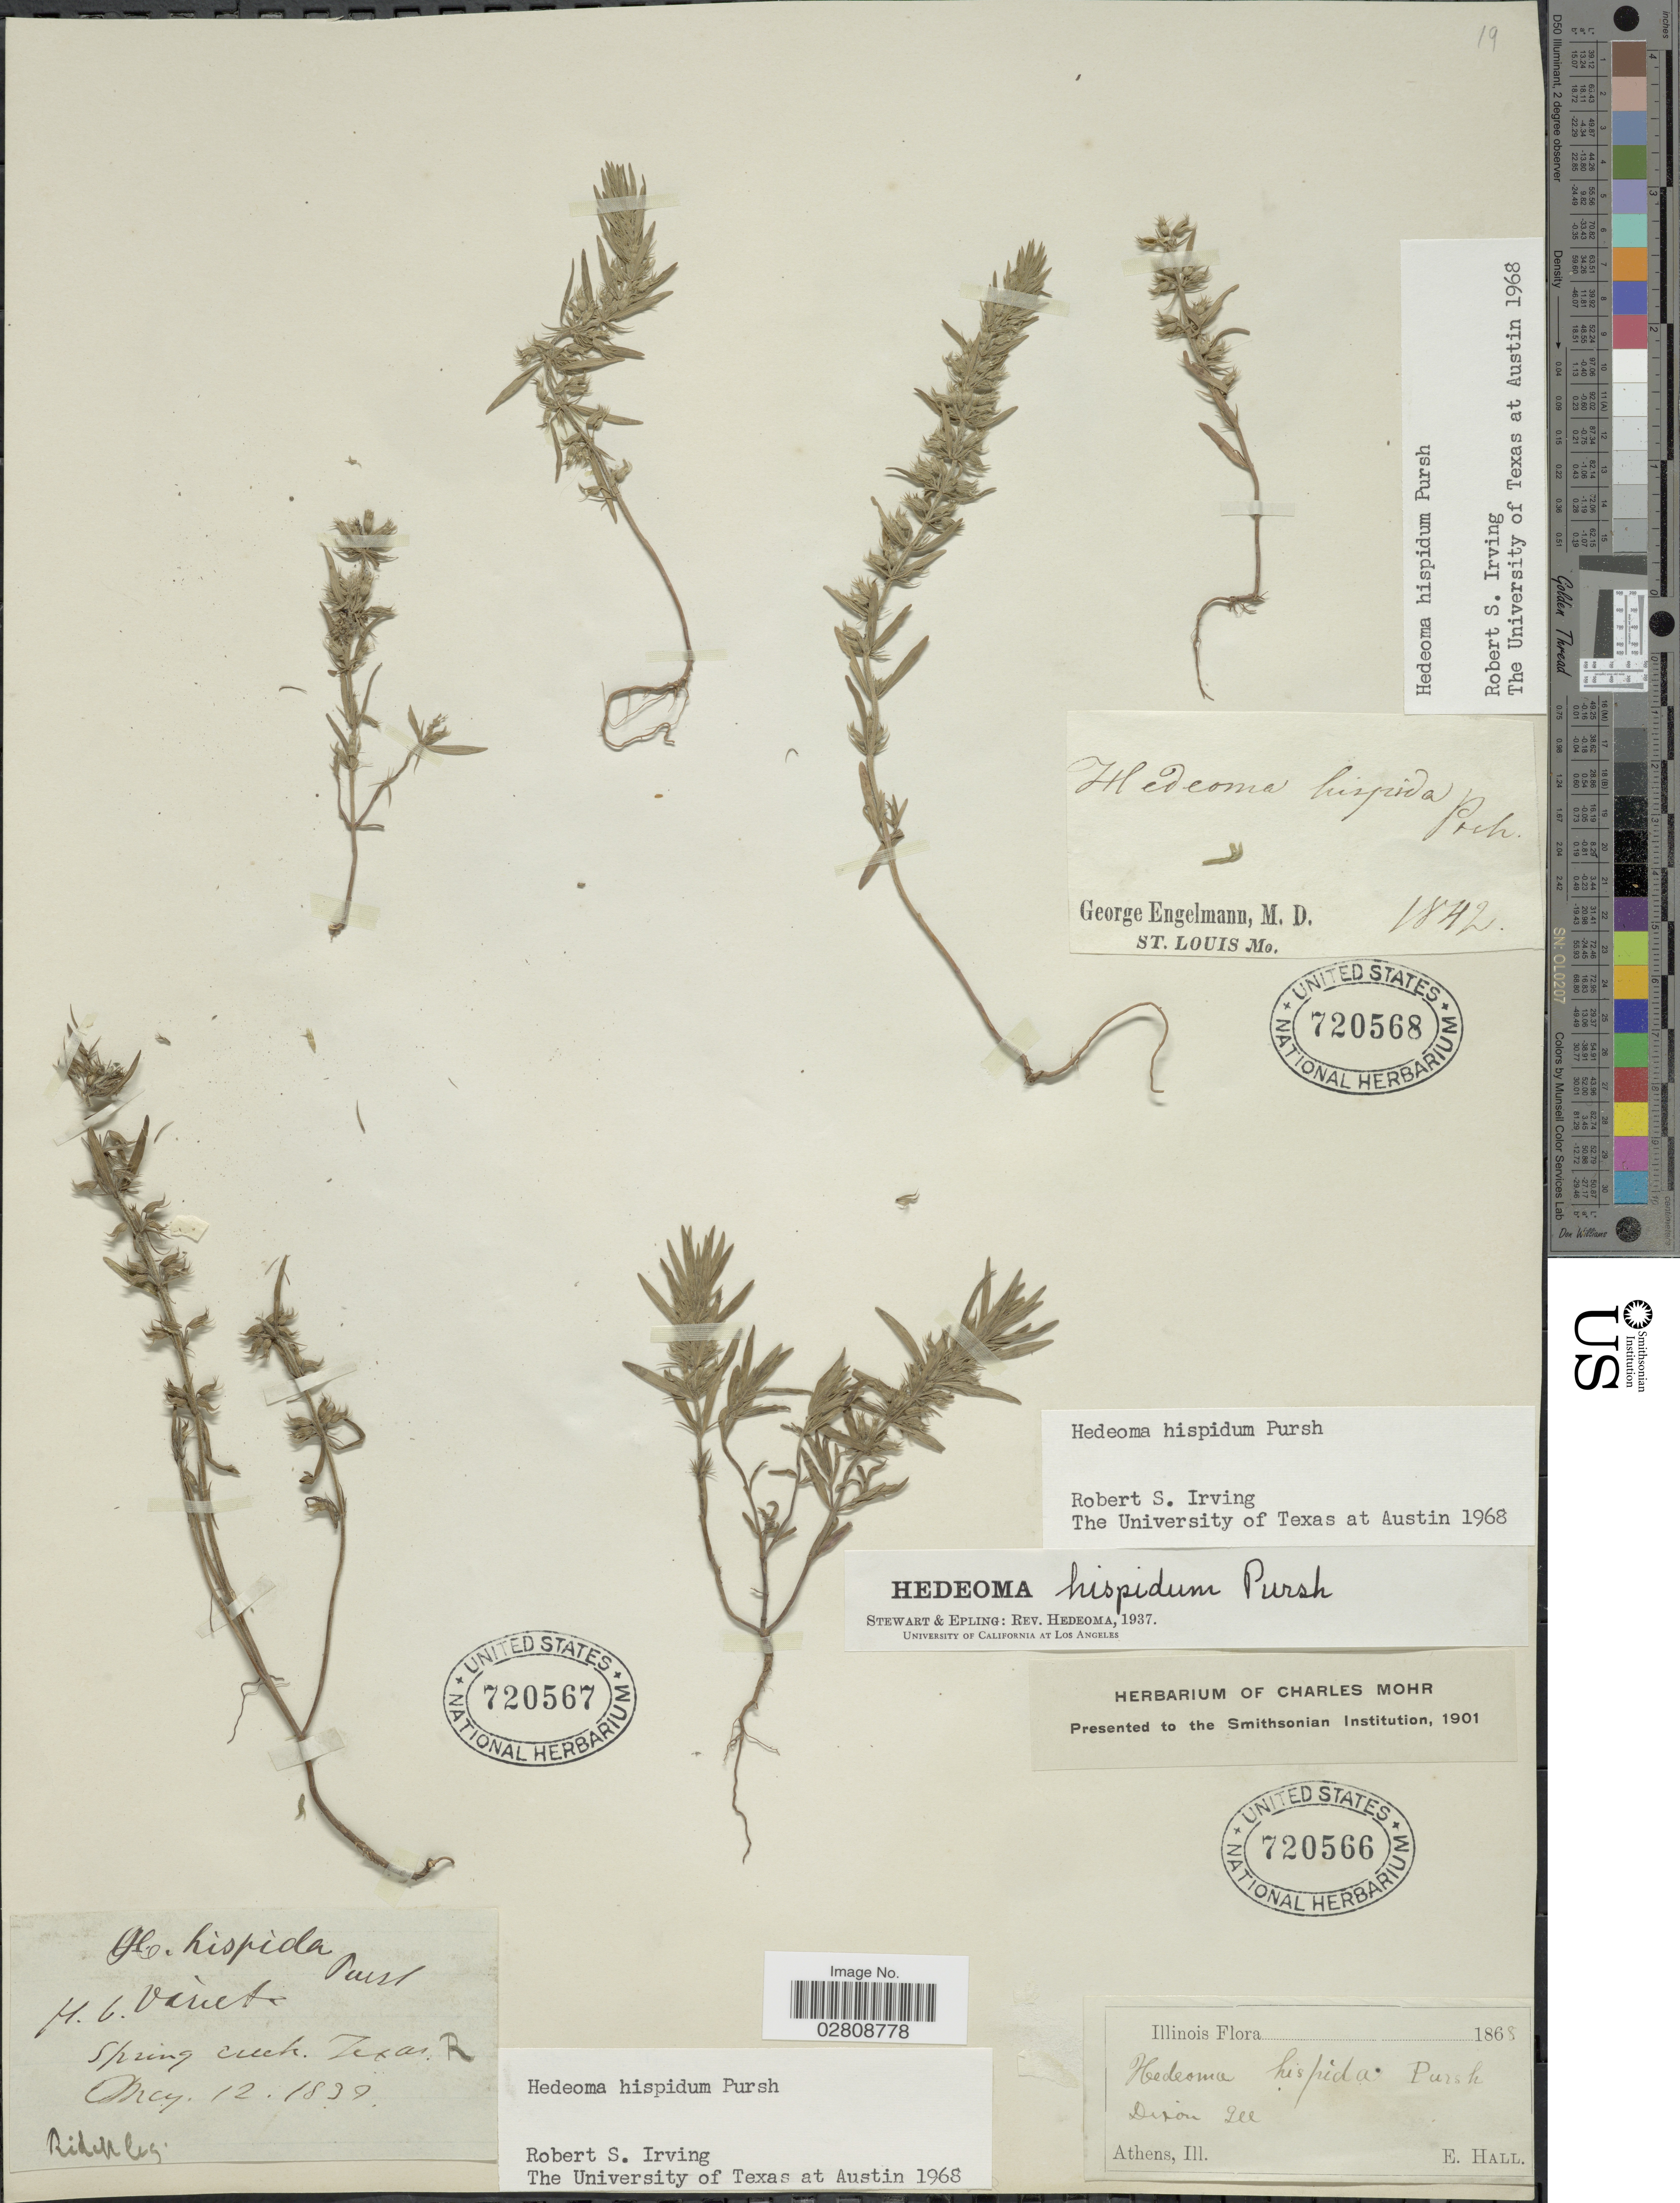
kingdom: Plantae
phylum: Tracheophyta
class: Magnoliopsida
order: Lamiales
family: Lamiaceae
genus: Hedeoma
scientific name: Hedeoma hispida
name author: Pursh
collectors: -. Ridell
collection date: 1839-05-12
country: United States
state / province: Texas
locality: Spring creek.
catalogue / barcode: US 720567-2